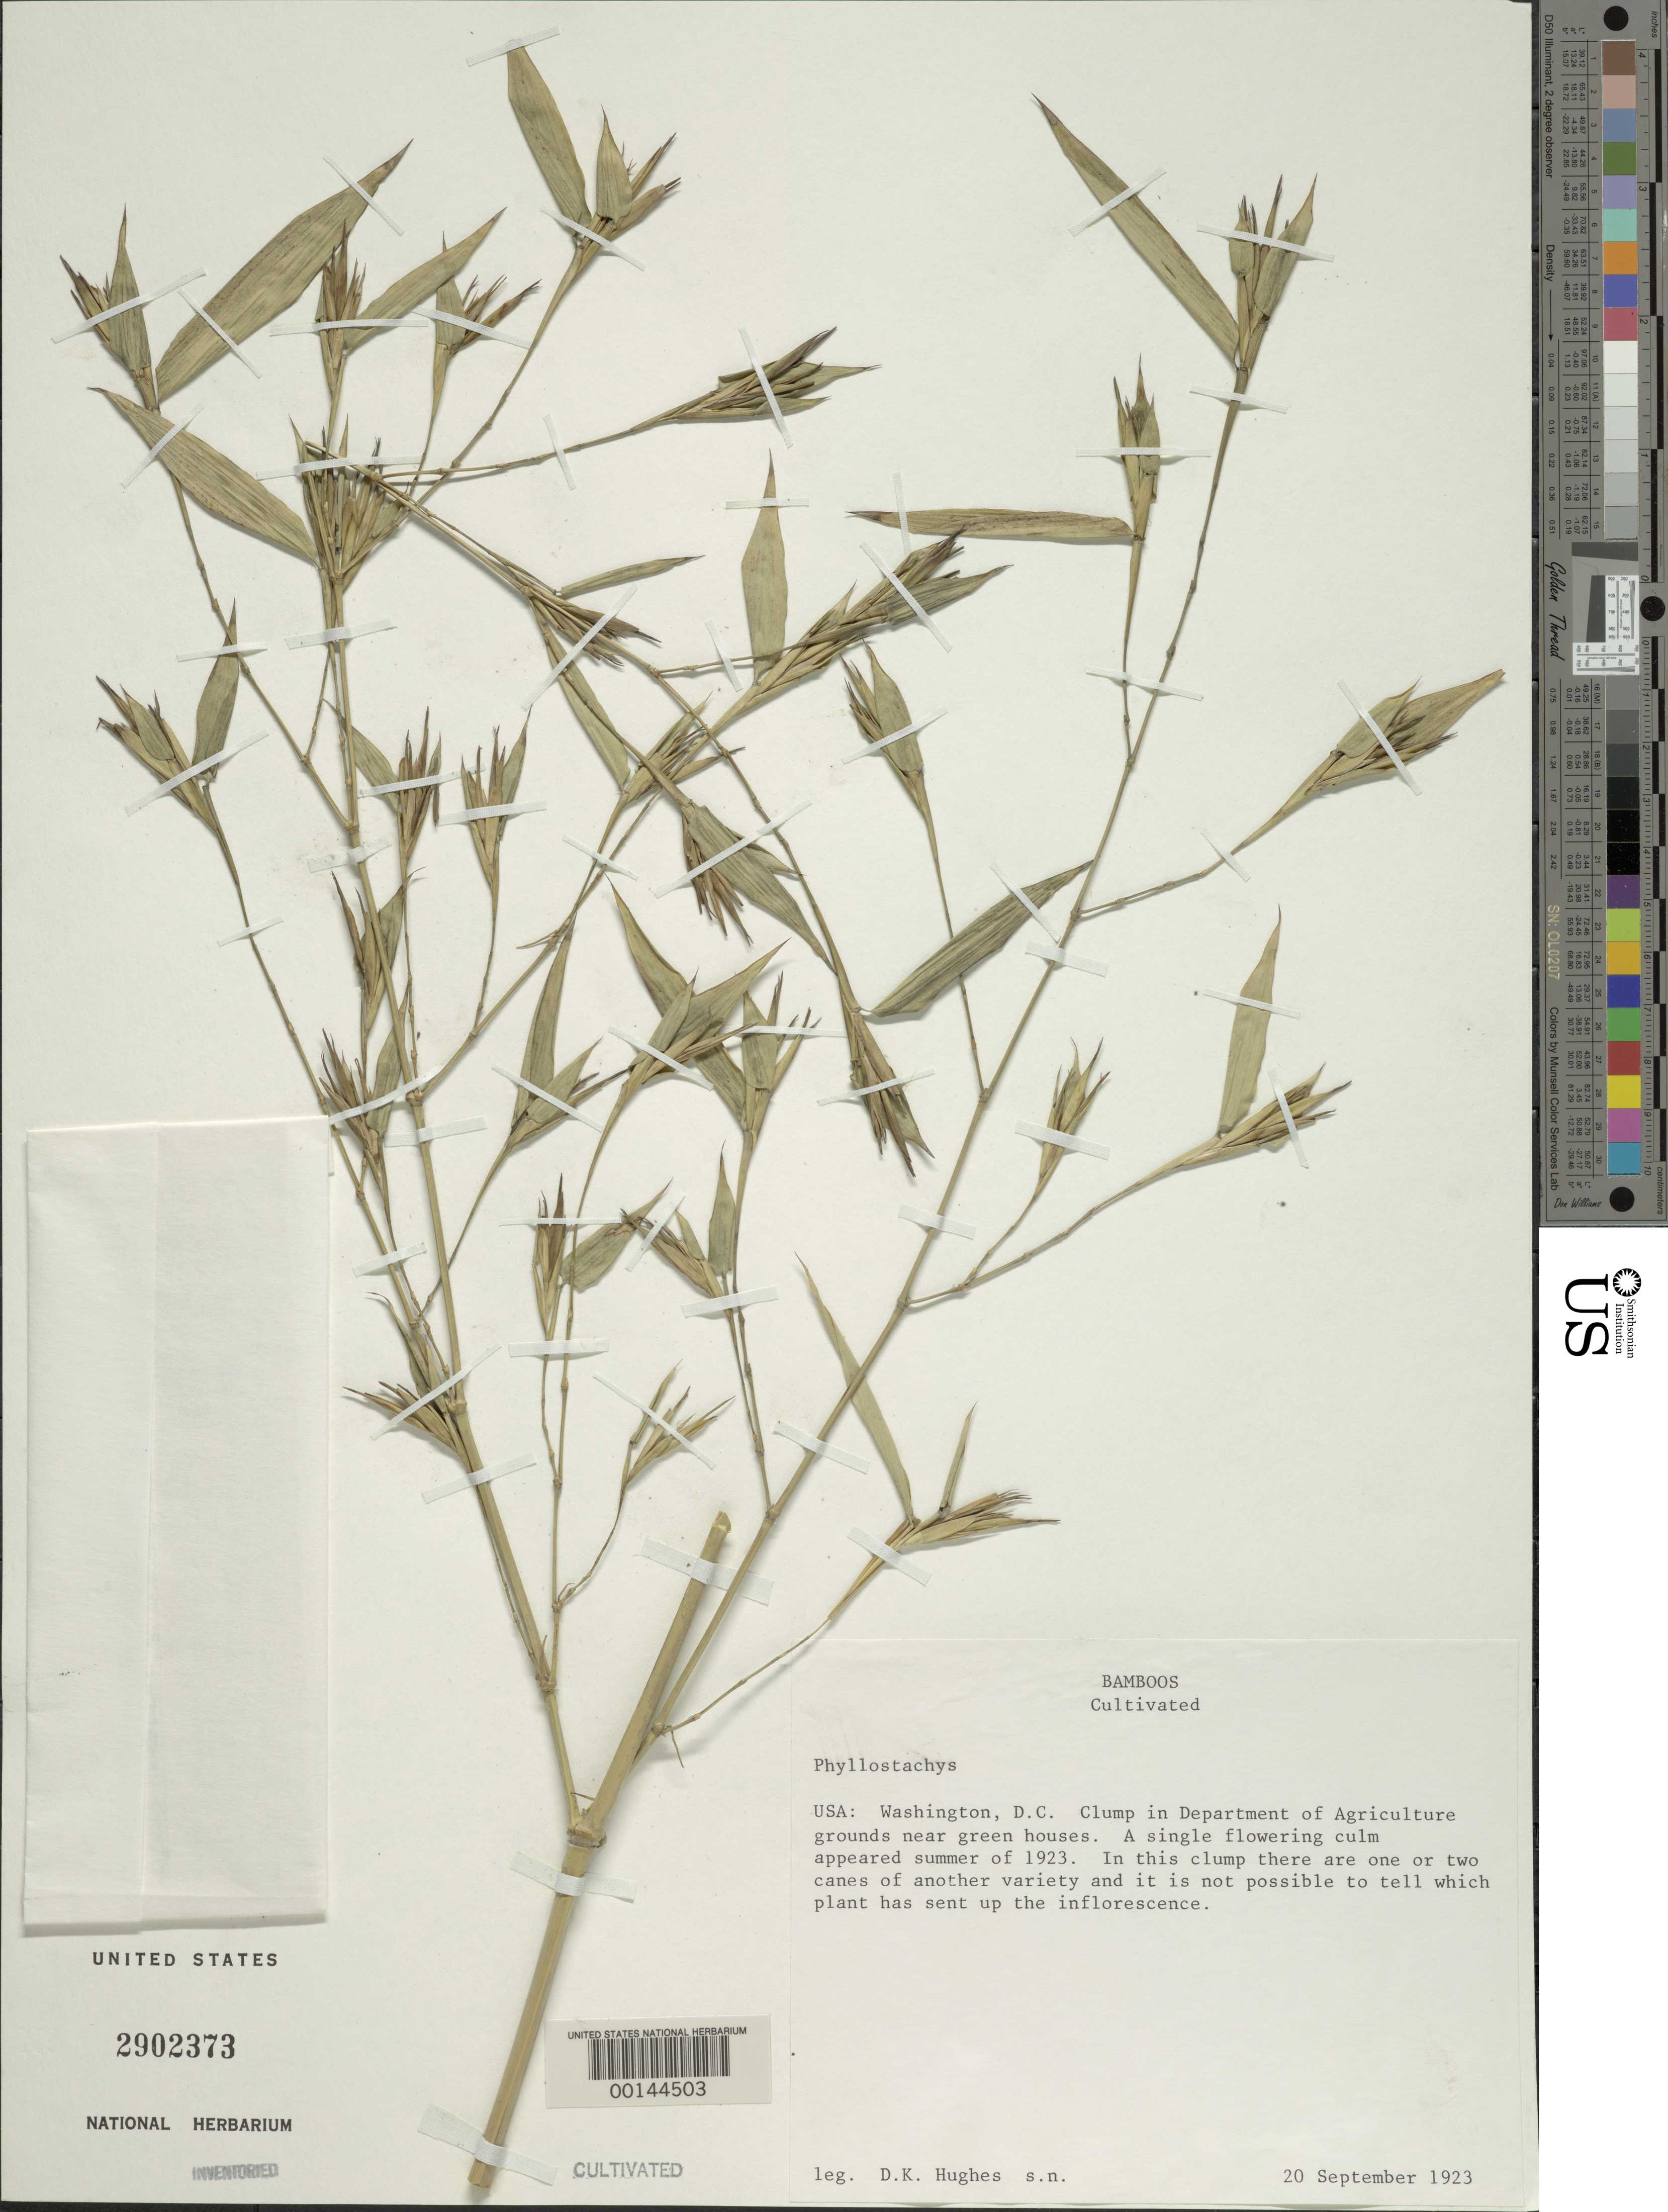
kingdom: Plantae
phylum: Tracheophyta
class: Liliopsida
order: Poales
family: Poaceae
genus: Phyllostachys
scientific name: Phyllostachys sp.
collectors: D. Hughes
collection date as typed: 20 Sep 1923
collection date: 1923-09-20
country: United States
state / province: District of Columbia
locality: Washington, d.c.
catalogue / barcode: US 2902373